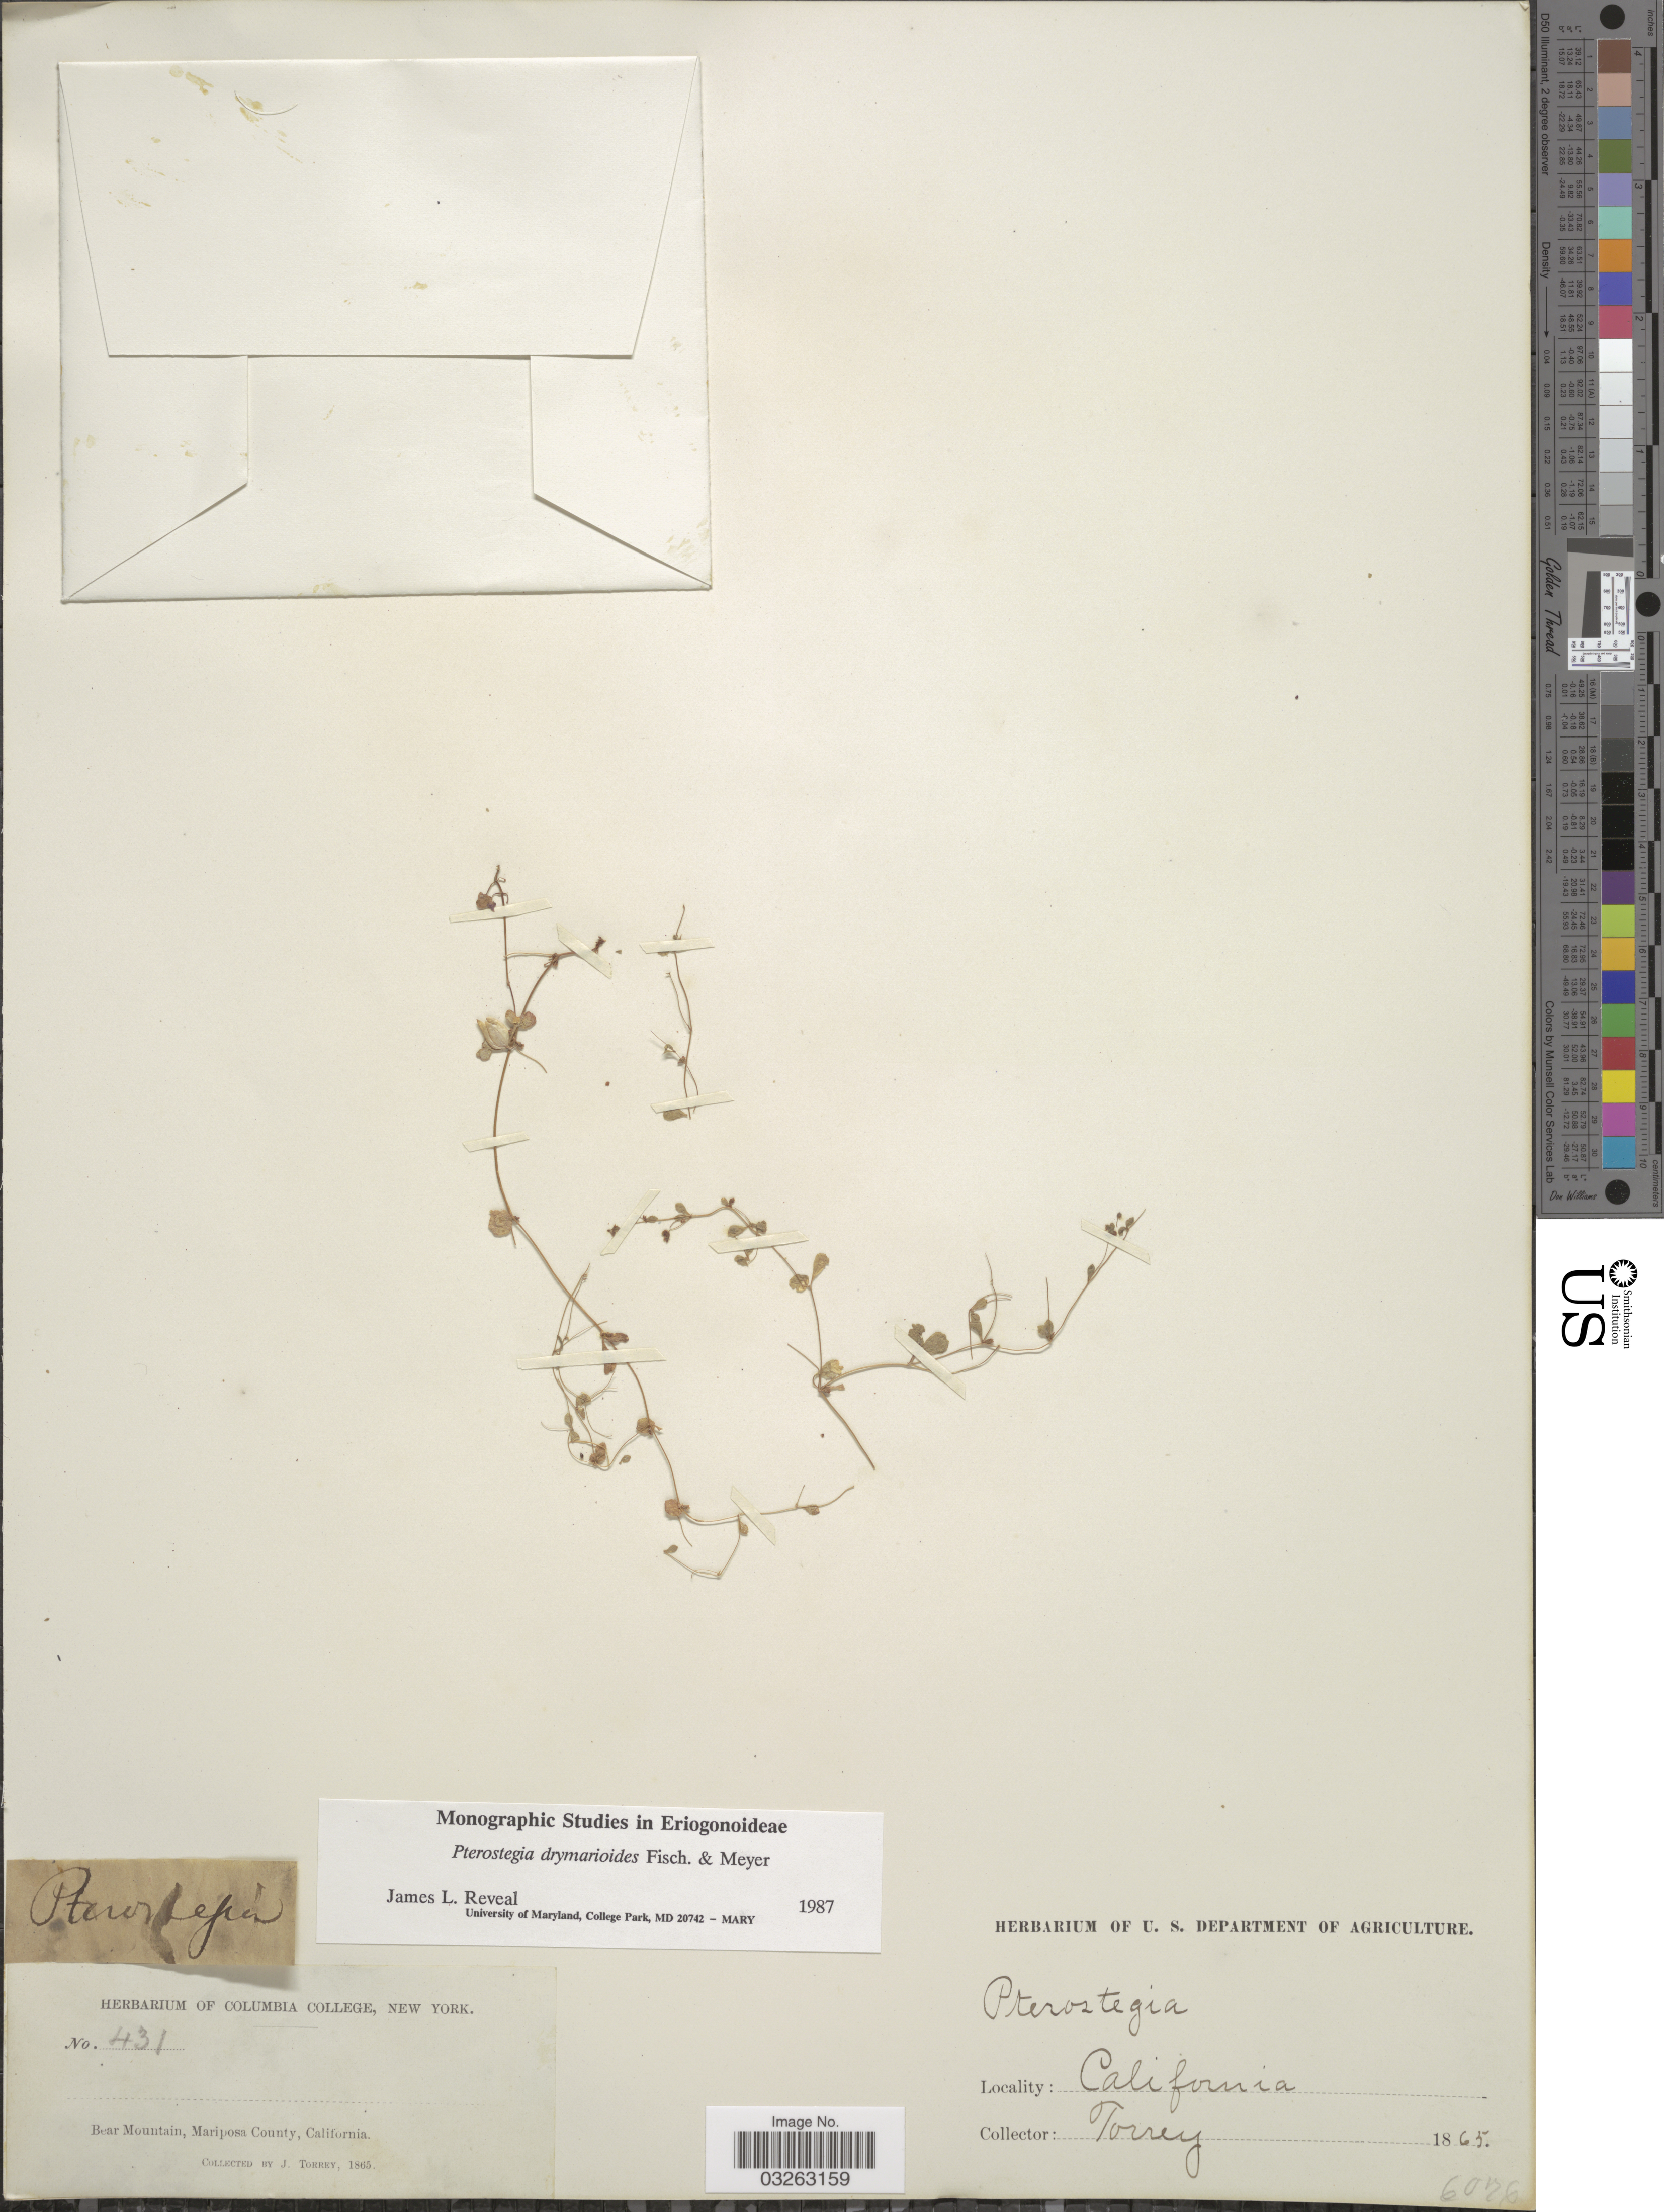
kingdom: Plantae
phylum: Tracheophyta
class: Magnoliopsida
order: Caryophyllales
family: Polygonaceae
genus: Pterostegia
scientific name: Pterostegia drymarioides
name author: Fisch. & C.A. Mey.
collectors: J. Torrey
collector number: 431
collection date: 1865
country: United States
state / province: California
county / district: Mariposa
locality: Bear Mountain, Mariposa County.